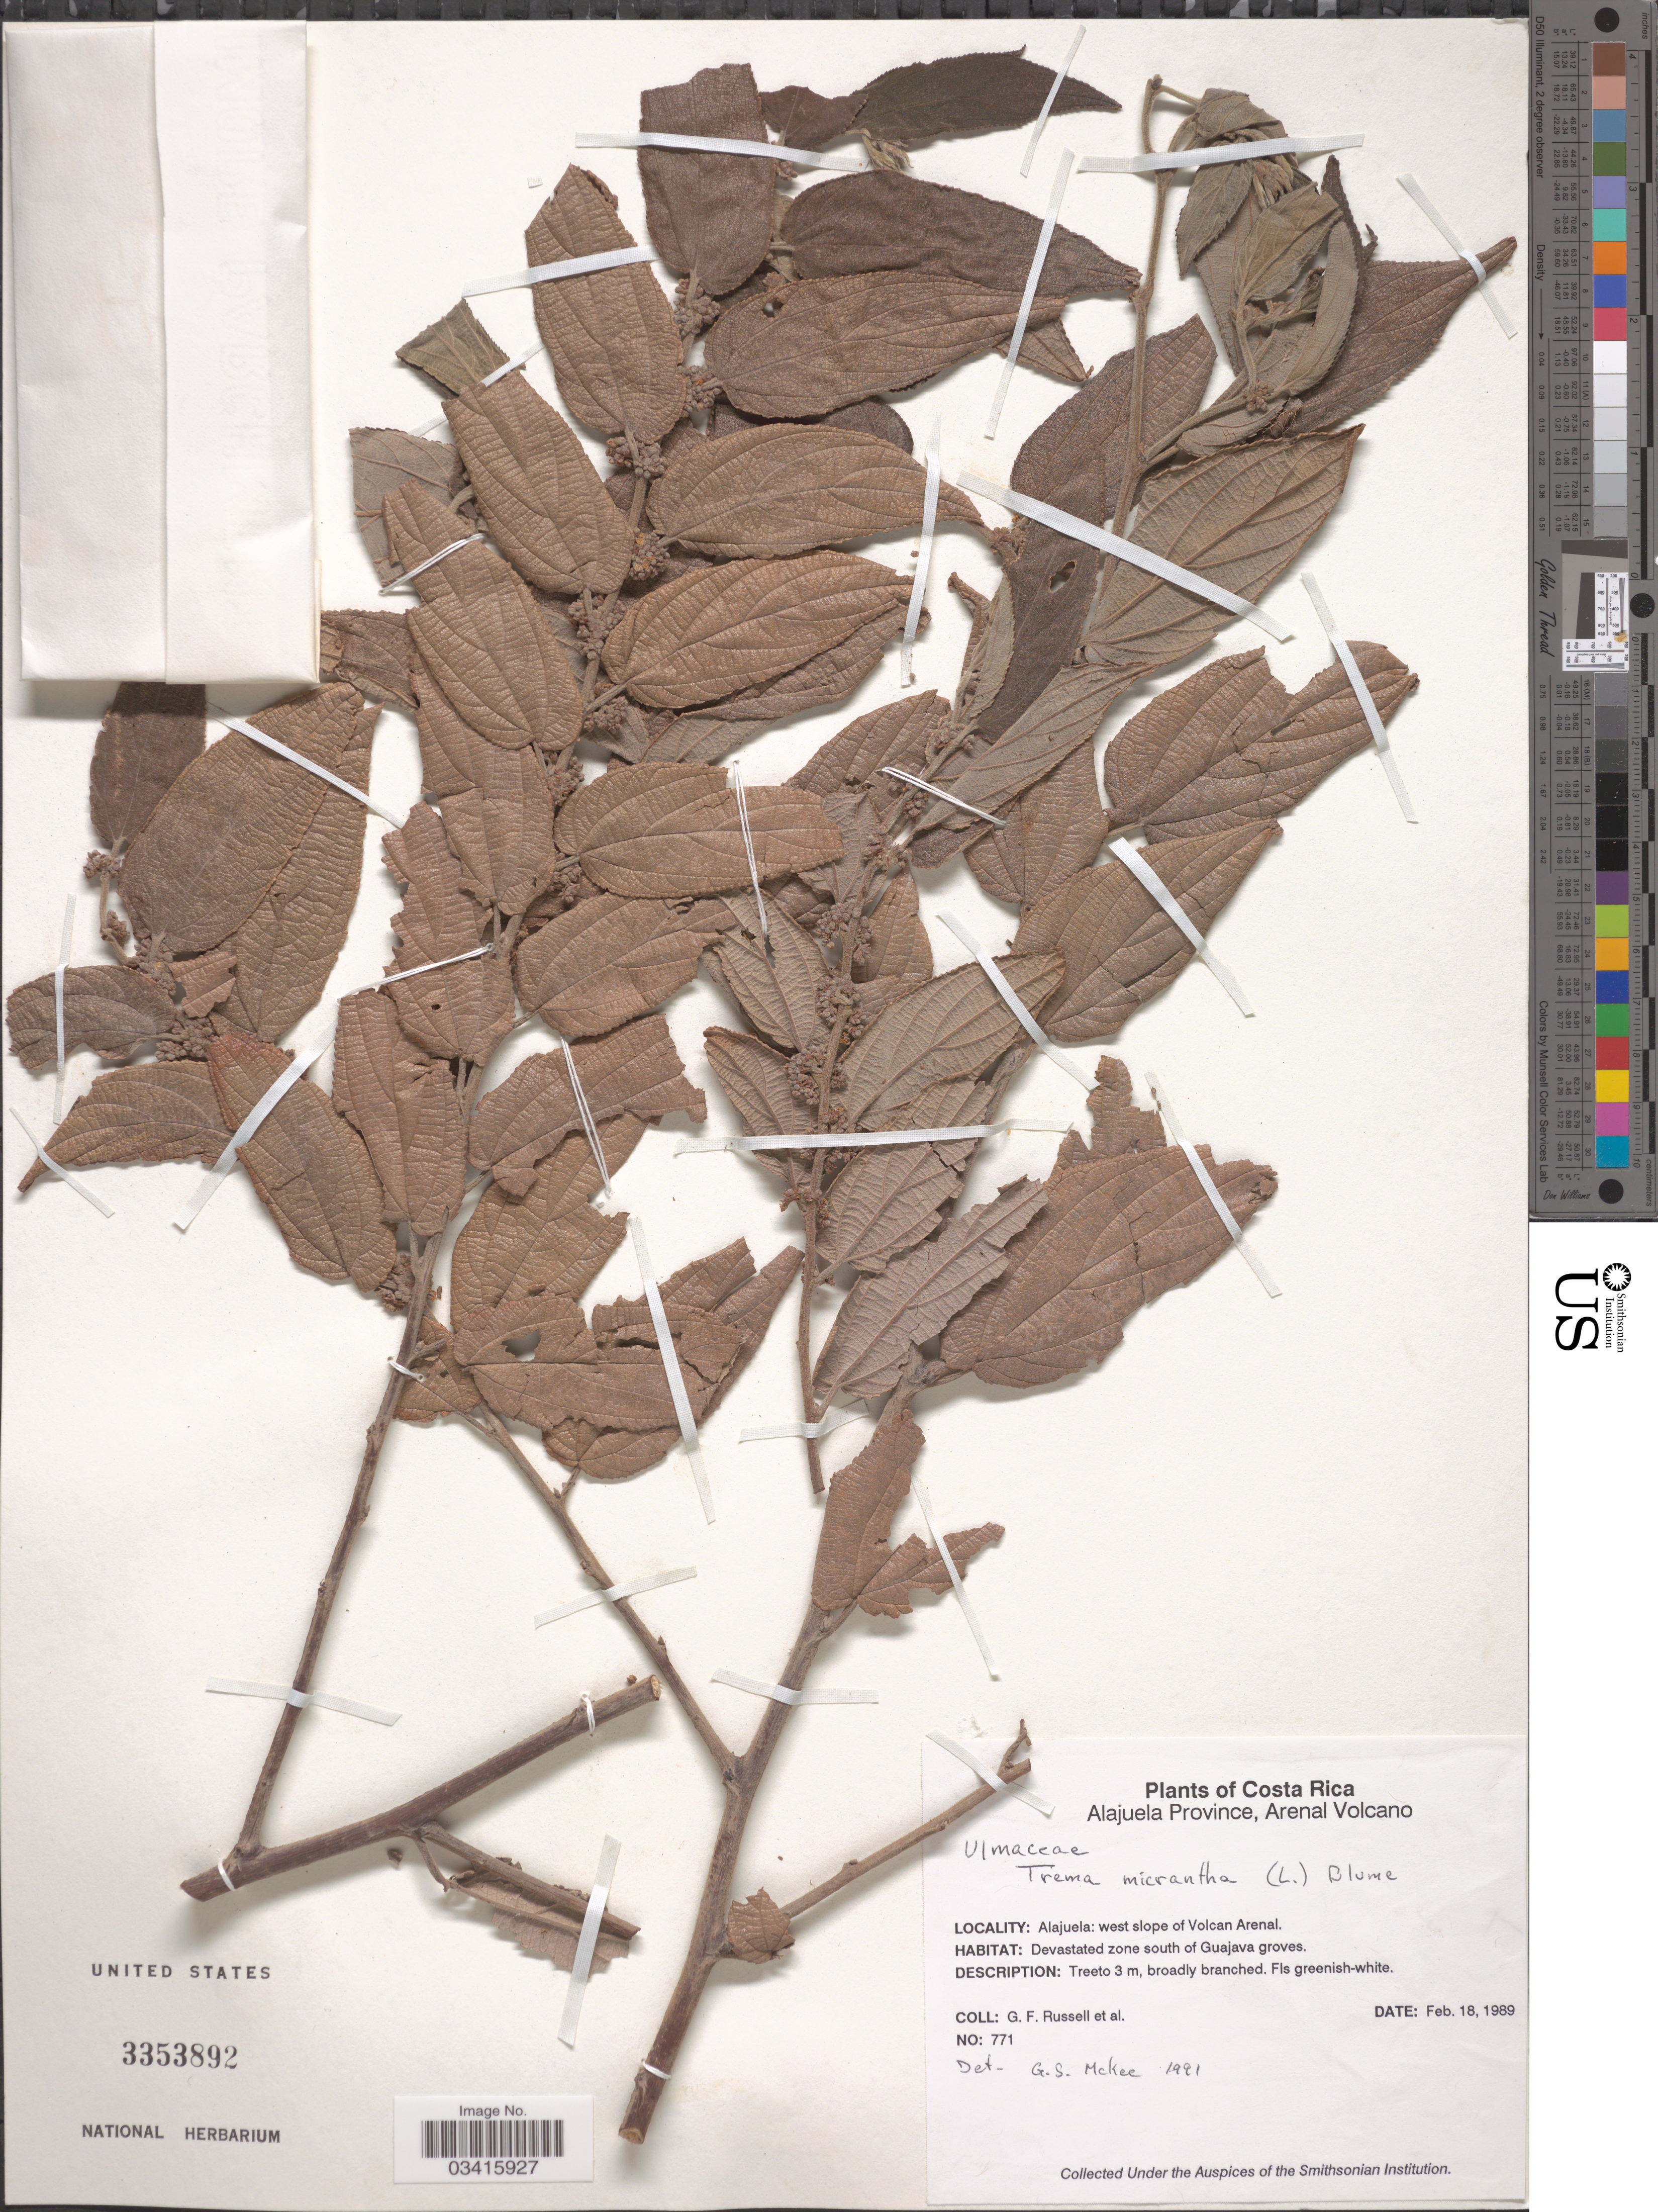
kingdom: Plantae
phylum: Tracheophyta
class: Magnoliopsida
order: Rosales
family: Cannabaceae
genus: Trema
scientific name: Trema micranthum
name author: (L.) Blume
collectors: G. Russell & et al.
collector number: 771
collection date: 1989-02-18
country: Costa Rica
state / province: Alajuela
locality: Arenal Volcano. Alajuela: west slope of Volcan Arenal.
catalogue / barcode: US 3353892